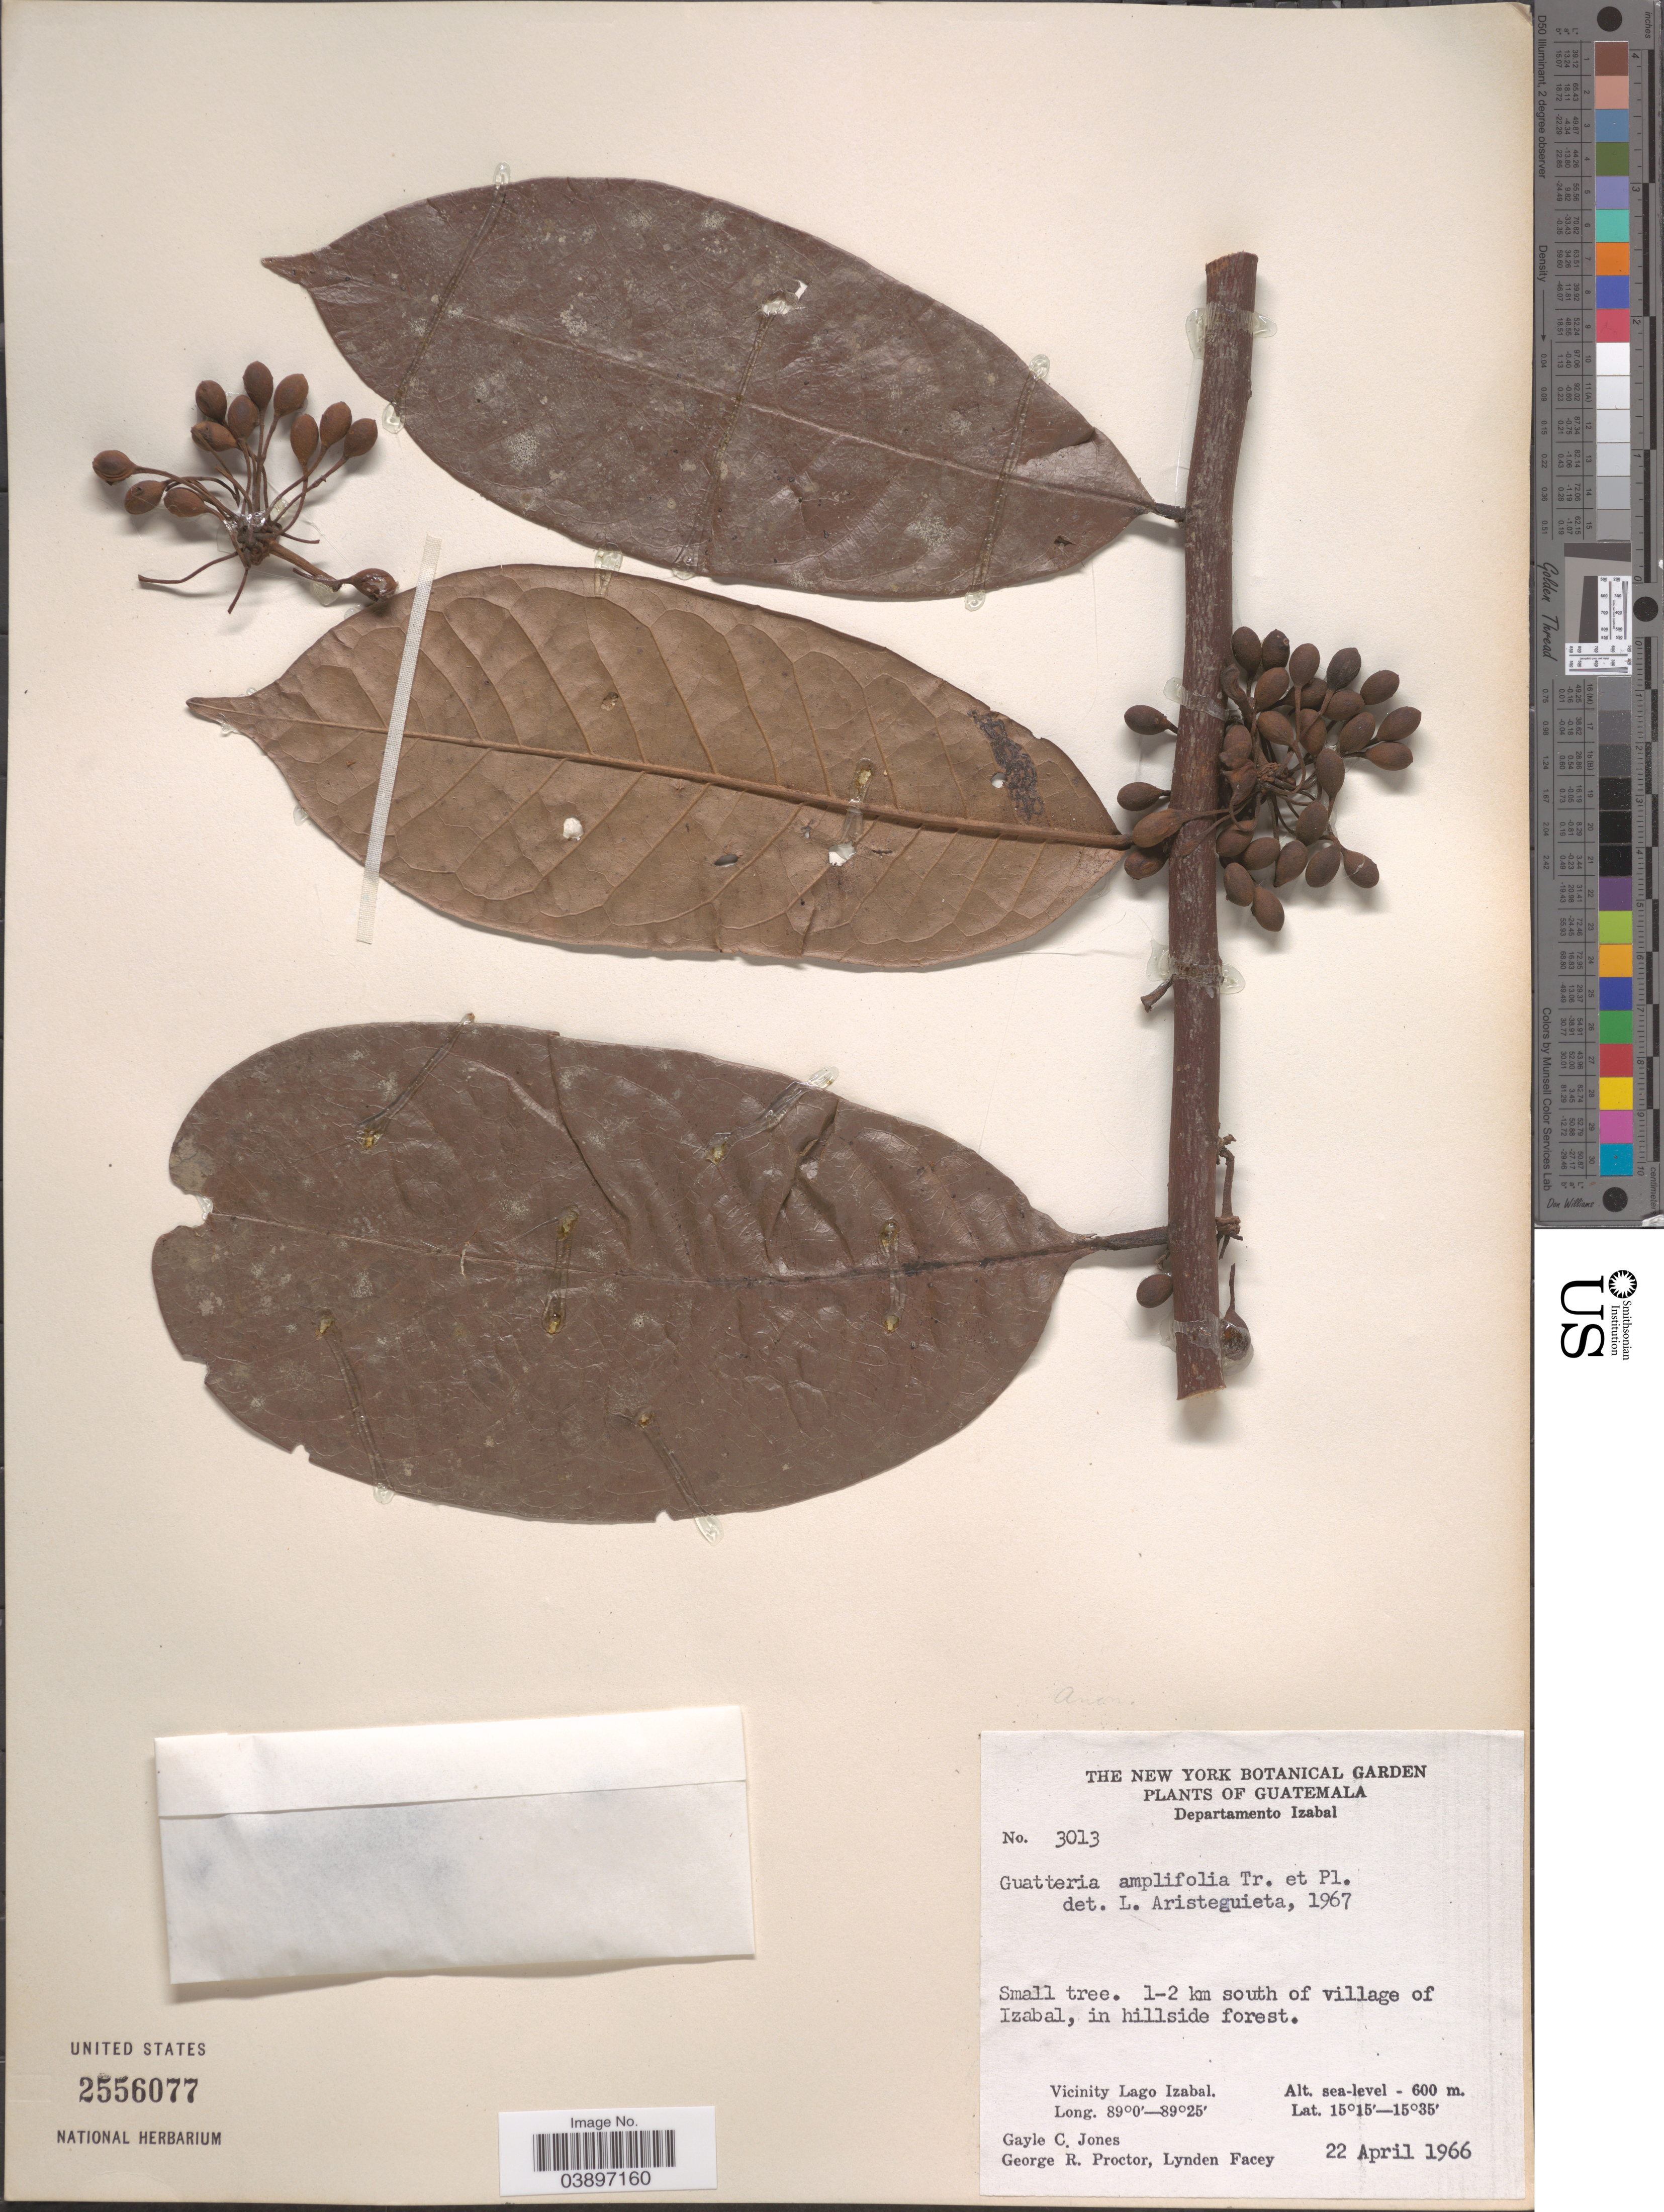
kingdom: Plantae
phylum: Tracheophyta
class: Magnoliopsida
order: Magnoliales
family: Annonaceae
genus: Guatteria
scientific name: Guatteria amplifolia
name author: Triana & Planch.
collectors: G. C. Jones, G. Proctor & L. Facey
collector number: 3013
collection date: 1966-04-22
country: Guatemala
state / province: Izabal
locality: Departamento Izabal. 1-2 km south of village of Izabal, in hillside forest. Vicinity Lago Izabal.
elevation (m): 0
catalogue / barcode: US 2556077